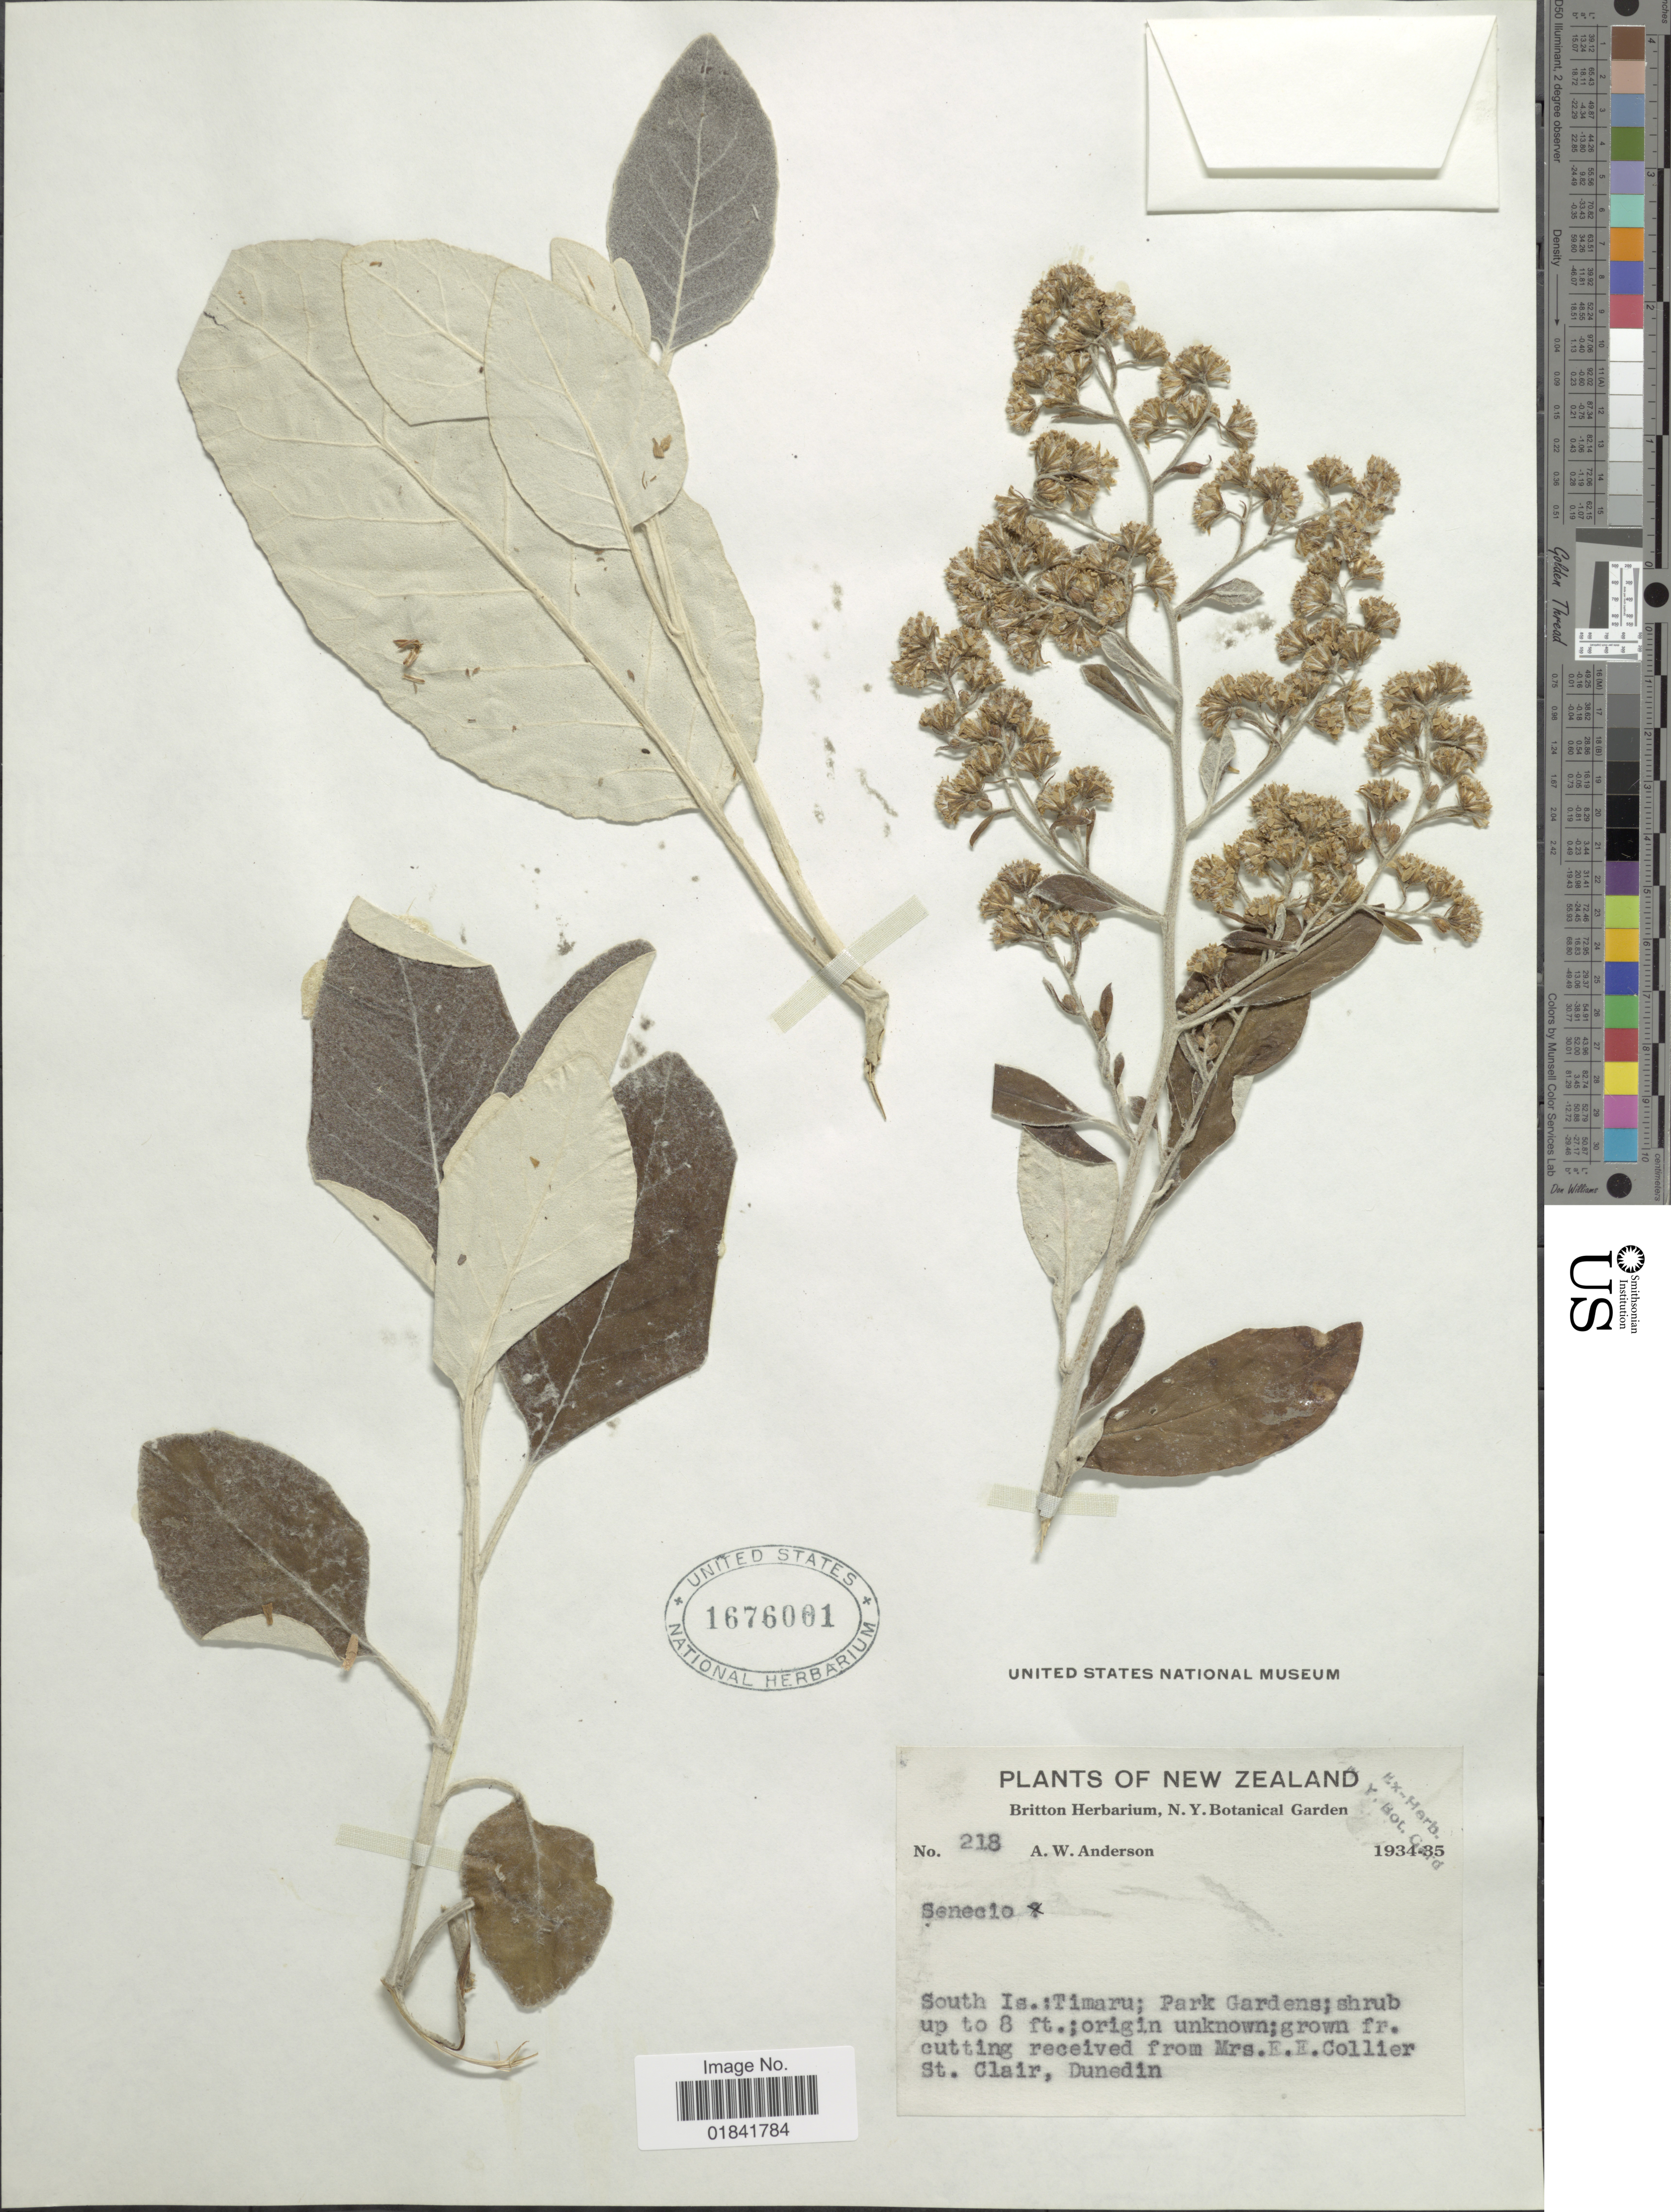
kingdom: Plantae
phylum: Tracheophyta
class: Magnoliopsida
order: Asterales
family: Asteraceae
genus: Senecio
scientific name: Senecio sp.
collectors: A. W. Anderson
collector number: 218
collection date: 1934/1935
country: New Zealand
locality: South Is.: Timaru; Park Gardens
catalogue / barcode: US 1676001